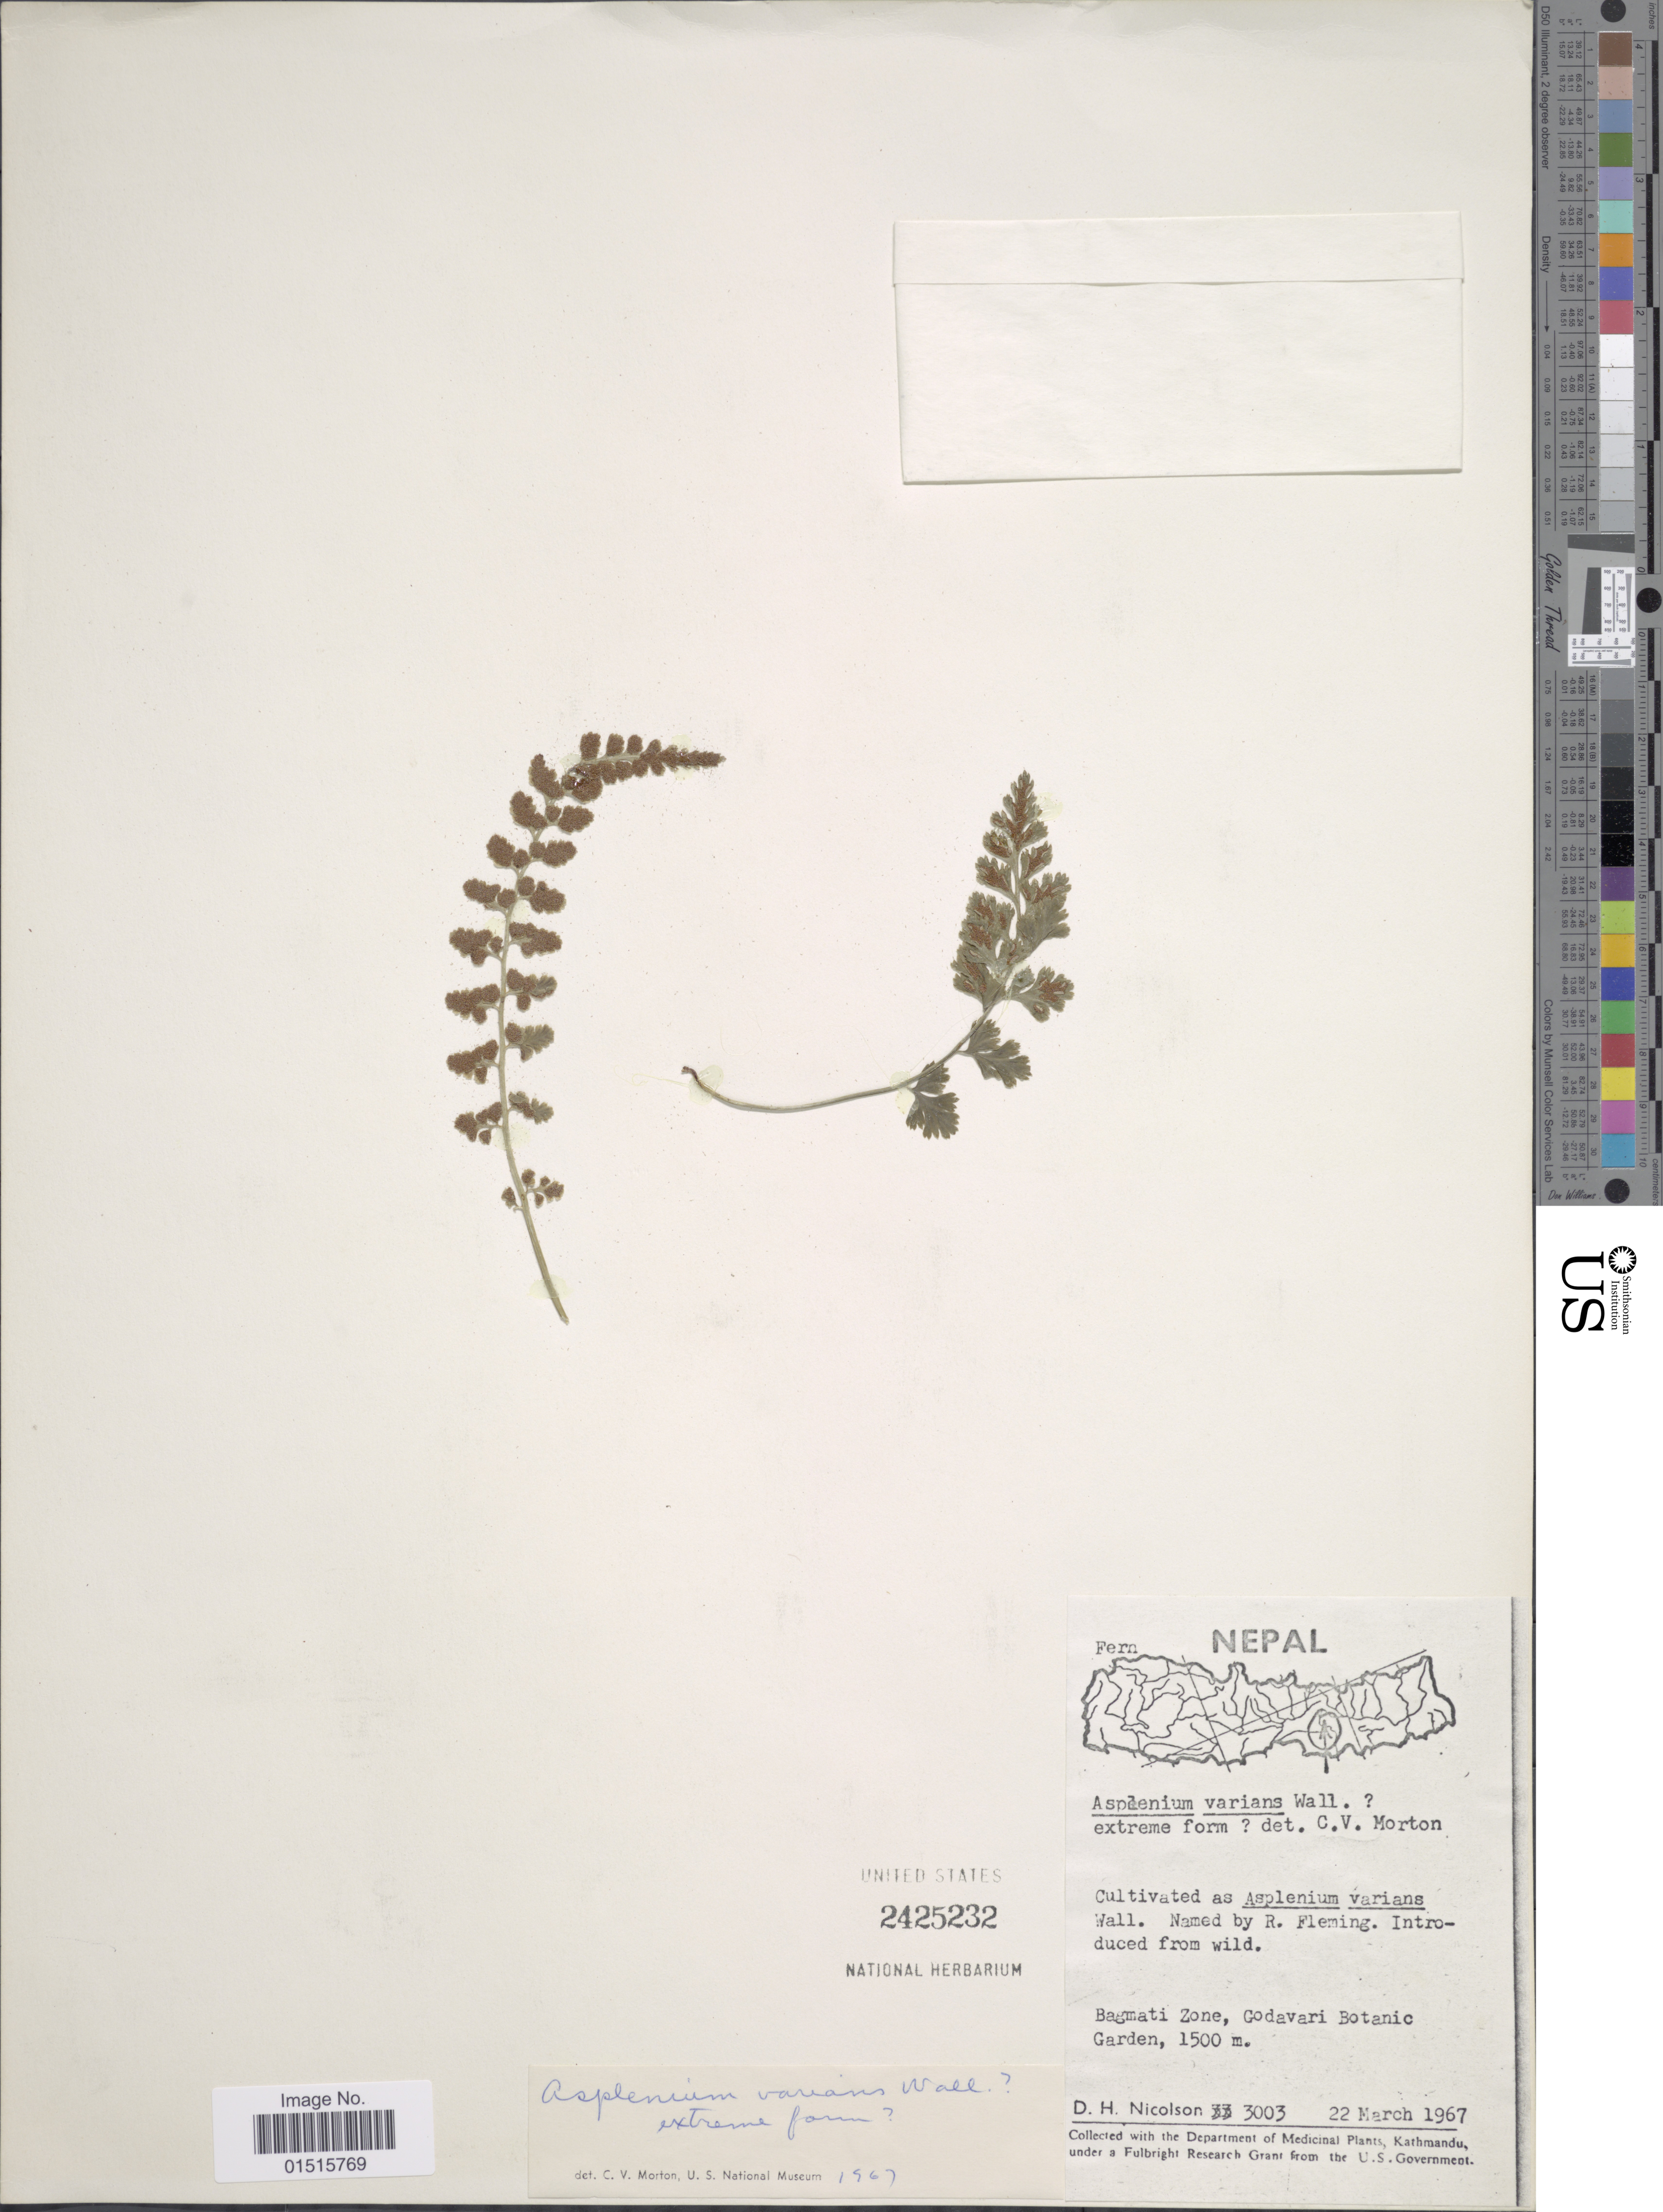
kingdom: Plantae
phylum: Tracheophyta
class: Polypodiopsida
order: Polypodiales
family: Aspleniaceae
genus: Asplenium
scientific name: Asplenium varians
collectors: D. H. Nicolson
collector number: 3003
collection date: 1967-03-22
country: Nepal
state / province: Bagmati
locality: Godavari Botanic Garden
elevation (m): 1500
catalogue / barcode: US 2425232